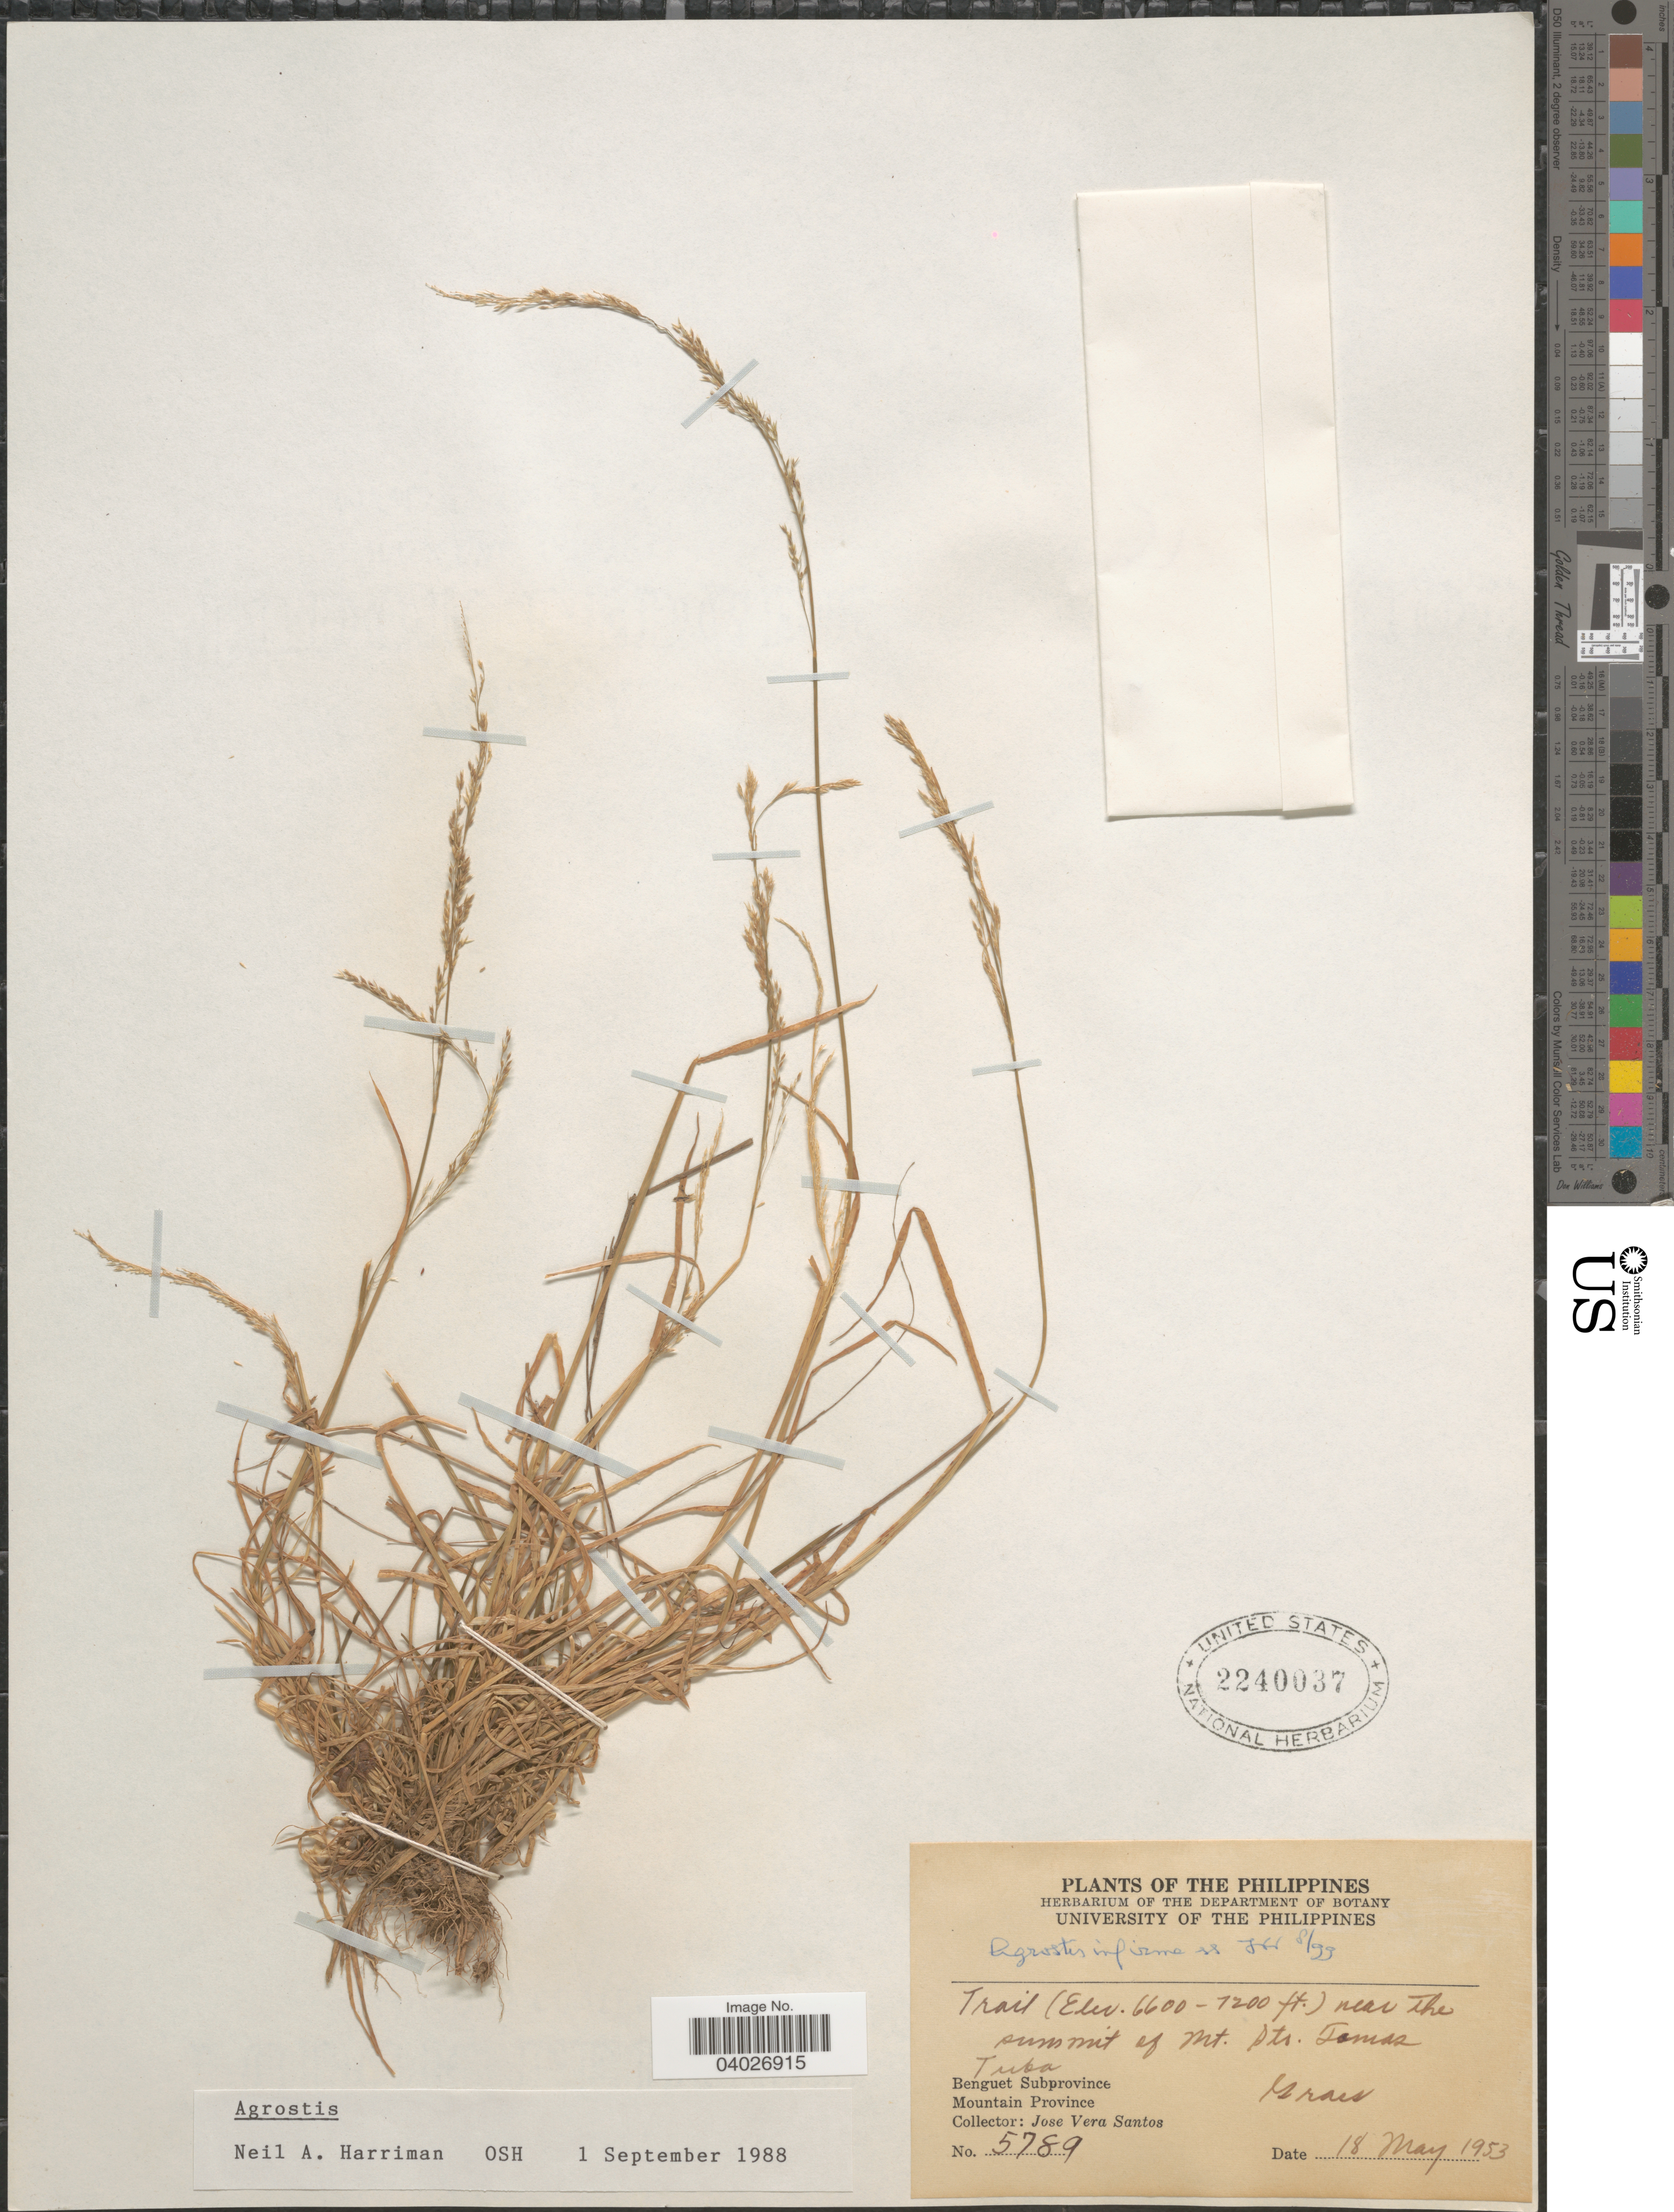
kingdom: Plantae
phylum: Tracheophyta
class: Liliopsida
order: Poales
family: Poaceae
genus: Agrostis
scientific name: Agrostis infirma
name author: Büse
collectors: J. V. Santos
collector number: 5789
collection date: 1953-05-18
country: Philippines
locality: Trail near the summit of Mt. Sto. Tomas. Tuba. Benguet Subprovince. Mountain Province.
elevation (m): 2012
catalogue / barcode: US 2240037